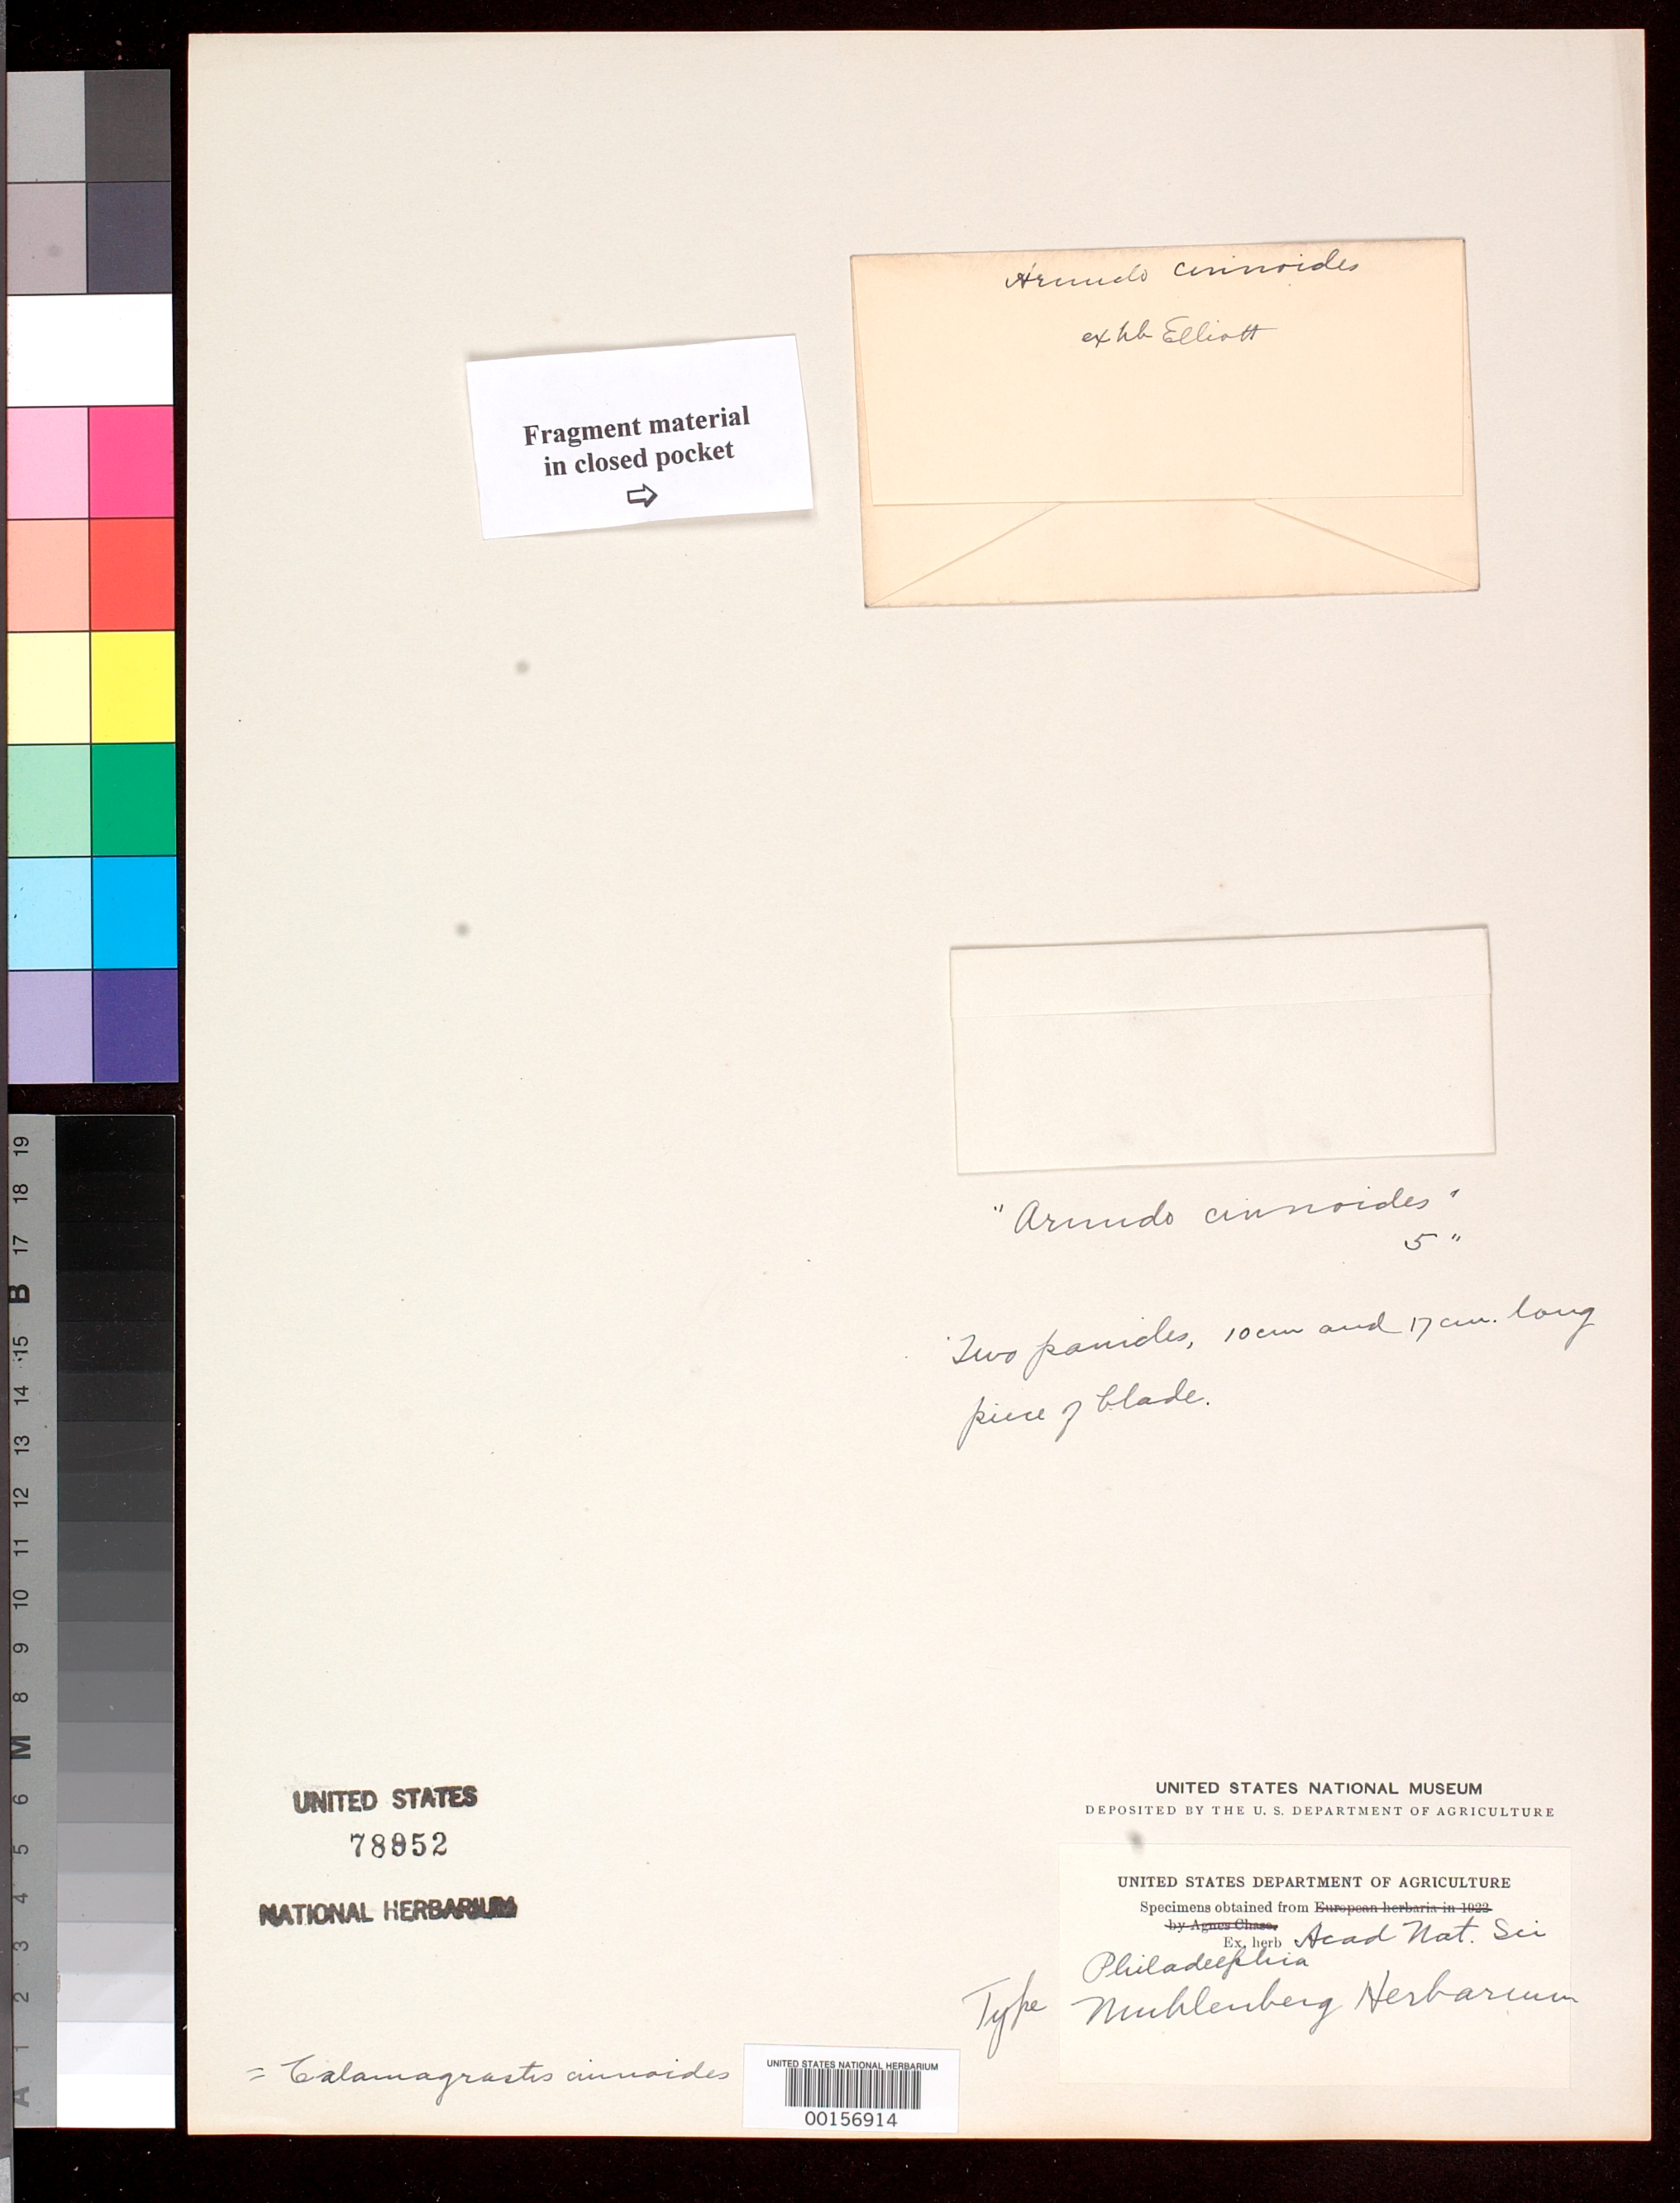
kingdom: Plantae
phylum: Tracheophyta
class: Liliopsida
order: Poales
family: Poaceae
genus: Arundo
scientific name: Arundo cinnoides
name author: Muhl.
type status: Type Fragment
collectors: ex herb. Muhlenberg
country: United States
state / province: Pennsylvania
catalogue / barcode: US 78852